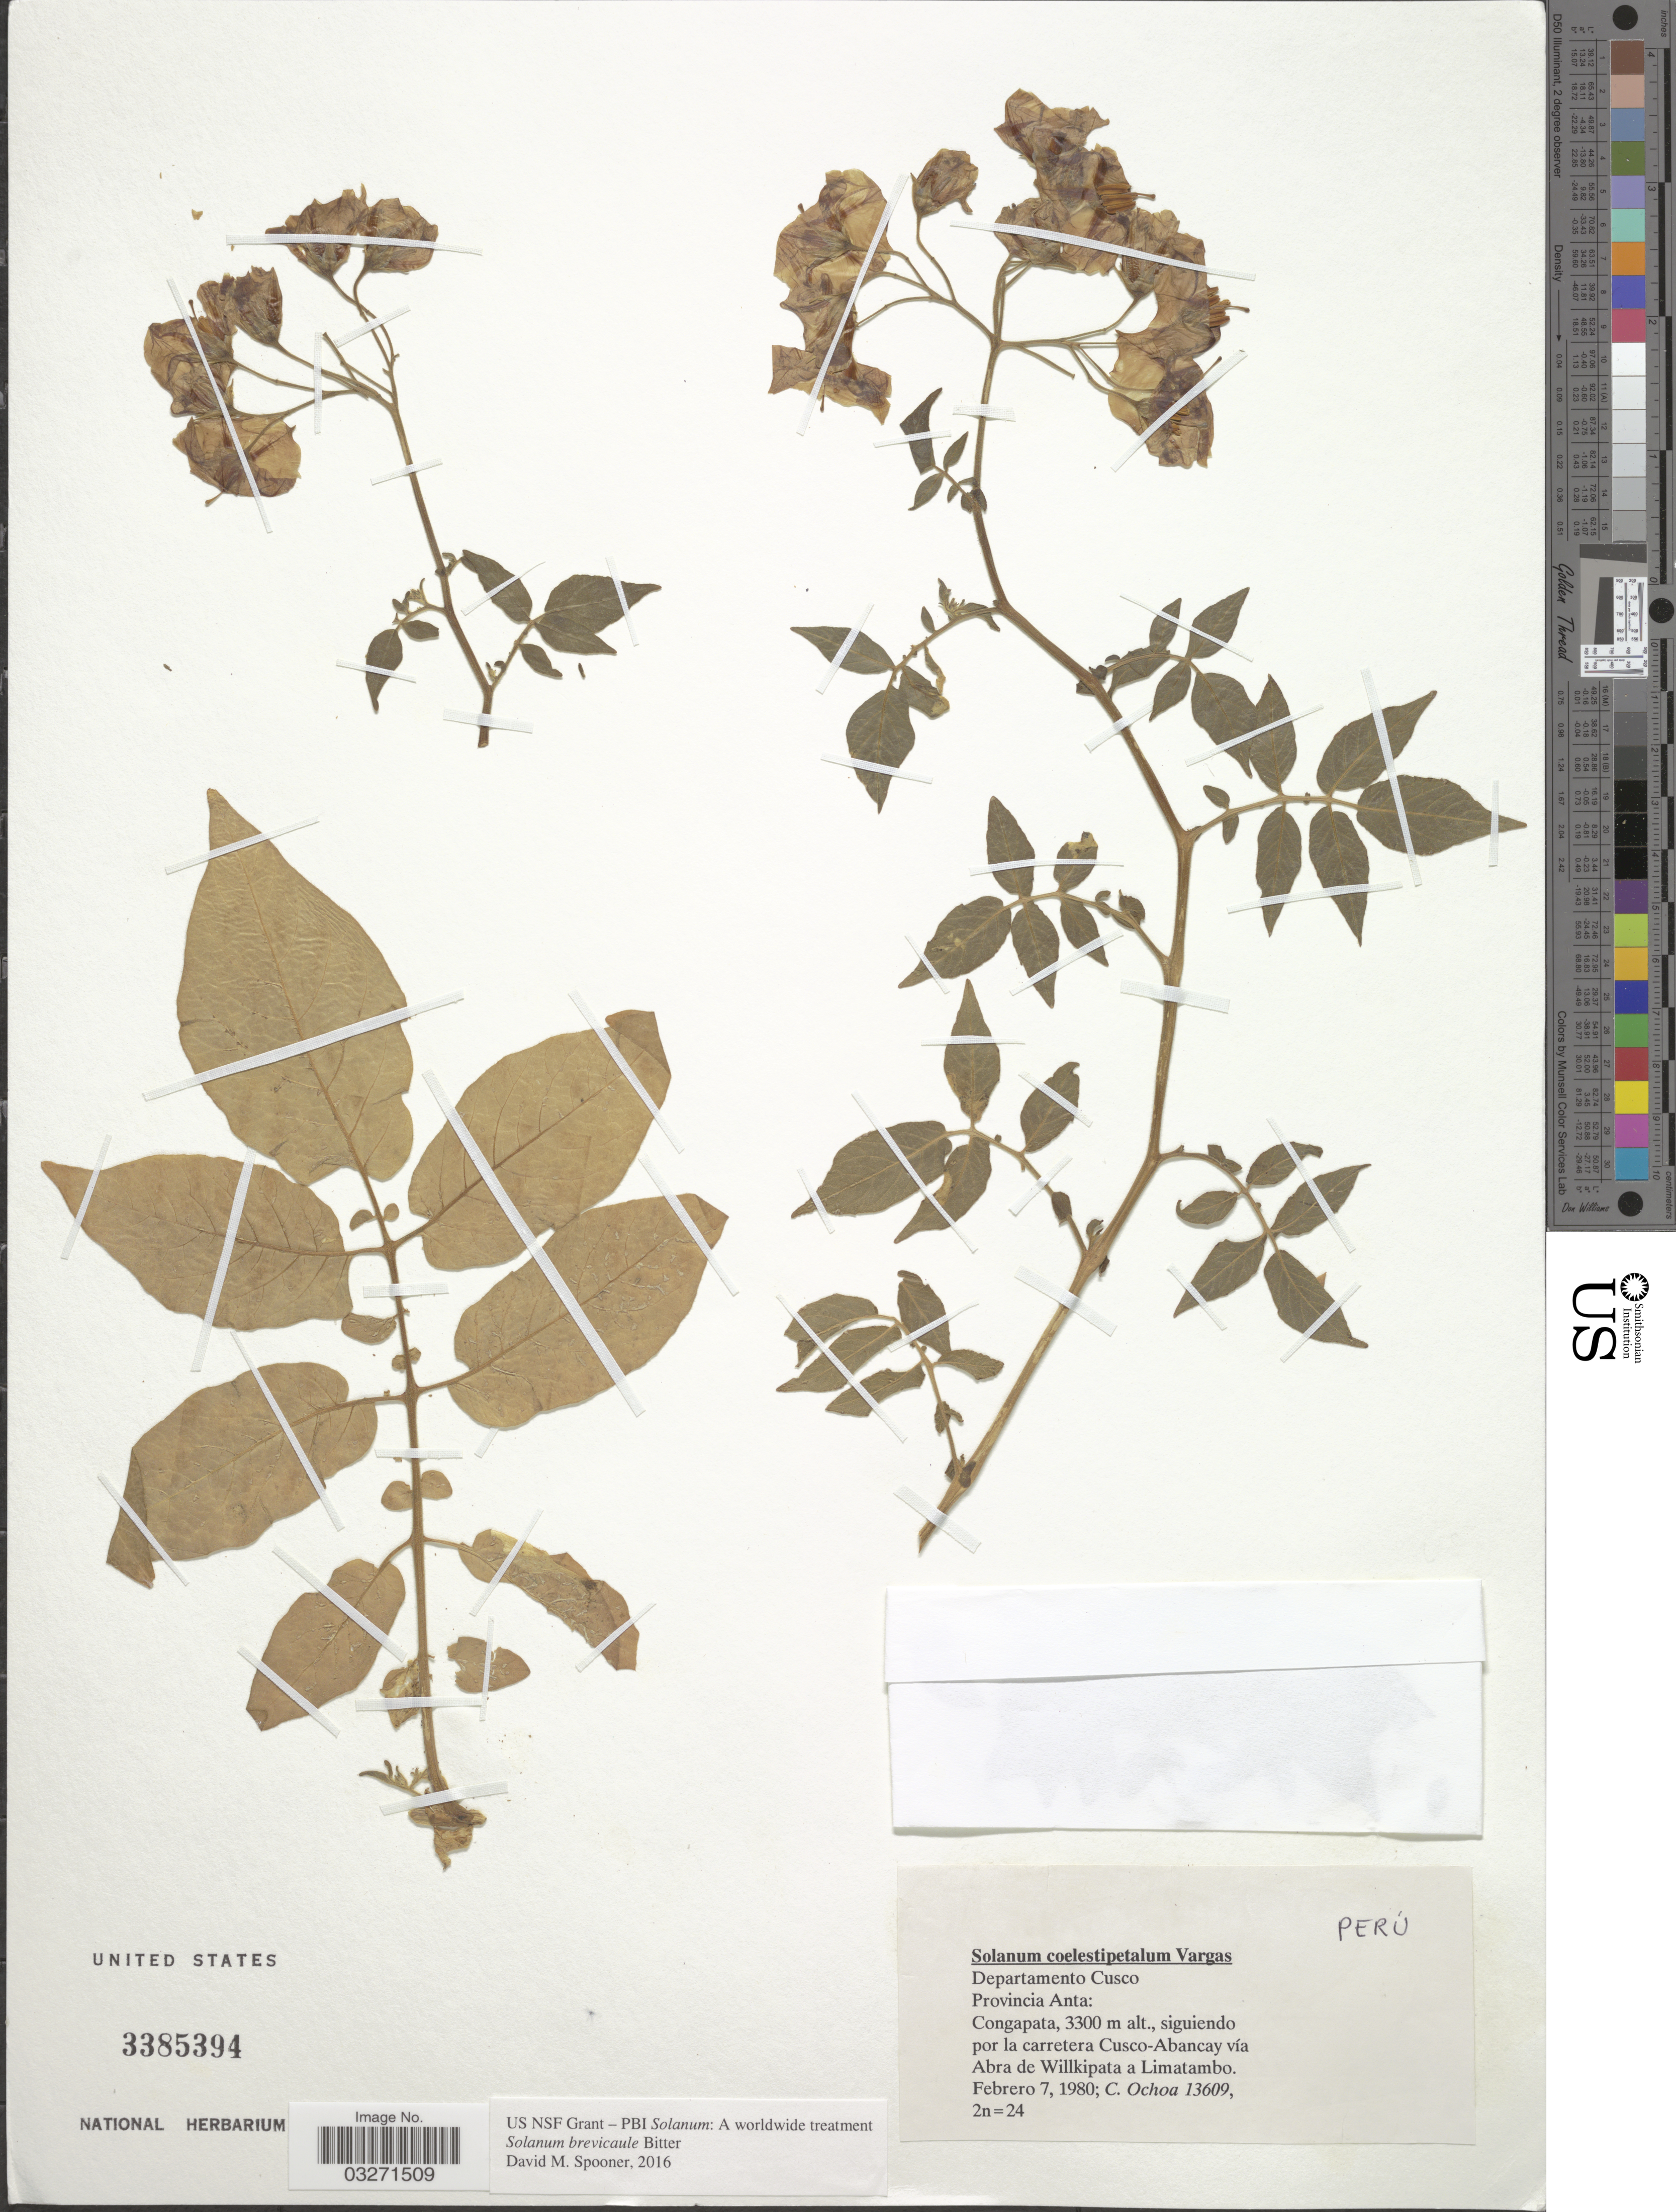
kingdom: Plantae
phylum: Tracheophyta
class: Magnoliopsida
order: Solanales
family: Solanaceae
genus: Solanum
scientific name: Solanum brevicaule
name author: Bitter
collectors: C. Ochoa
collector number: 13609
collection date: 1980-02-07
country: Peru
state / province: Cusco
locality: Departamento Cusco. Provincia Anta: Congapata, siguiendo por la carretera Cusco-Abancay vía Abra de Willkipata a Limatambo.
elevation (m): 3300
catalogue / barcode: US 3385394